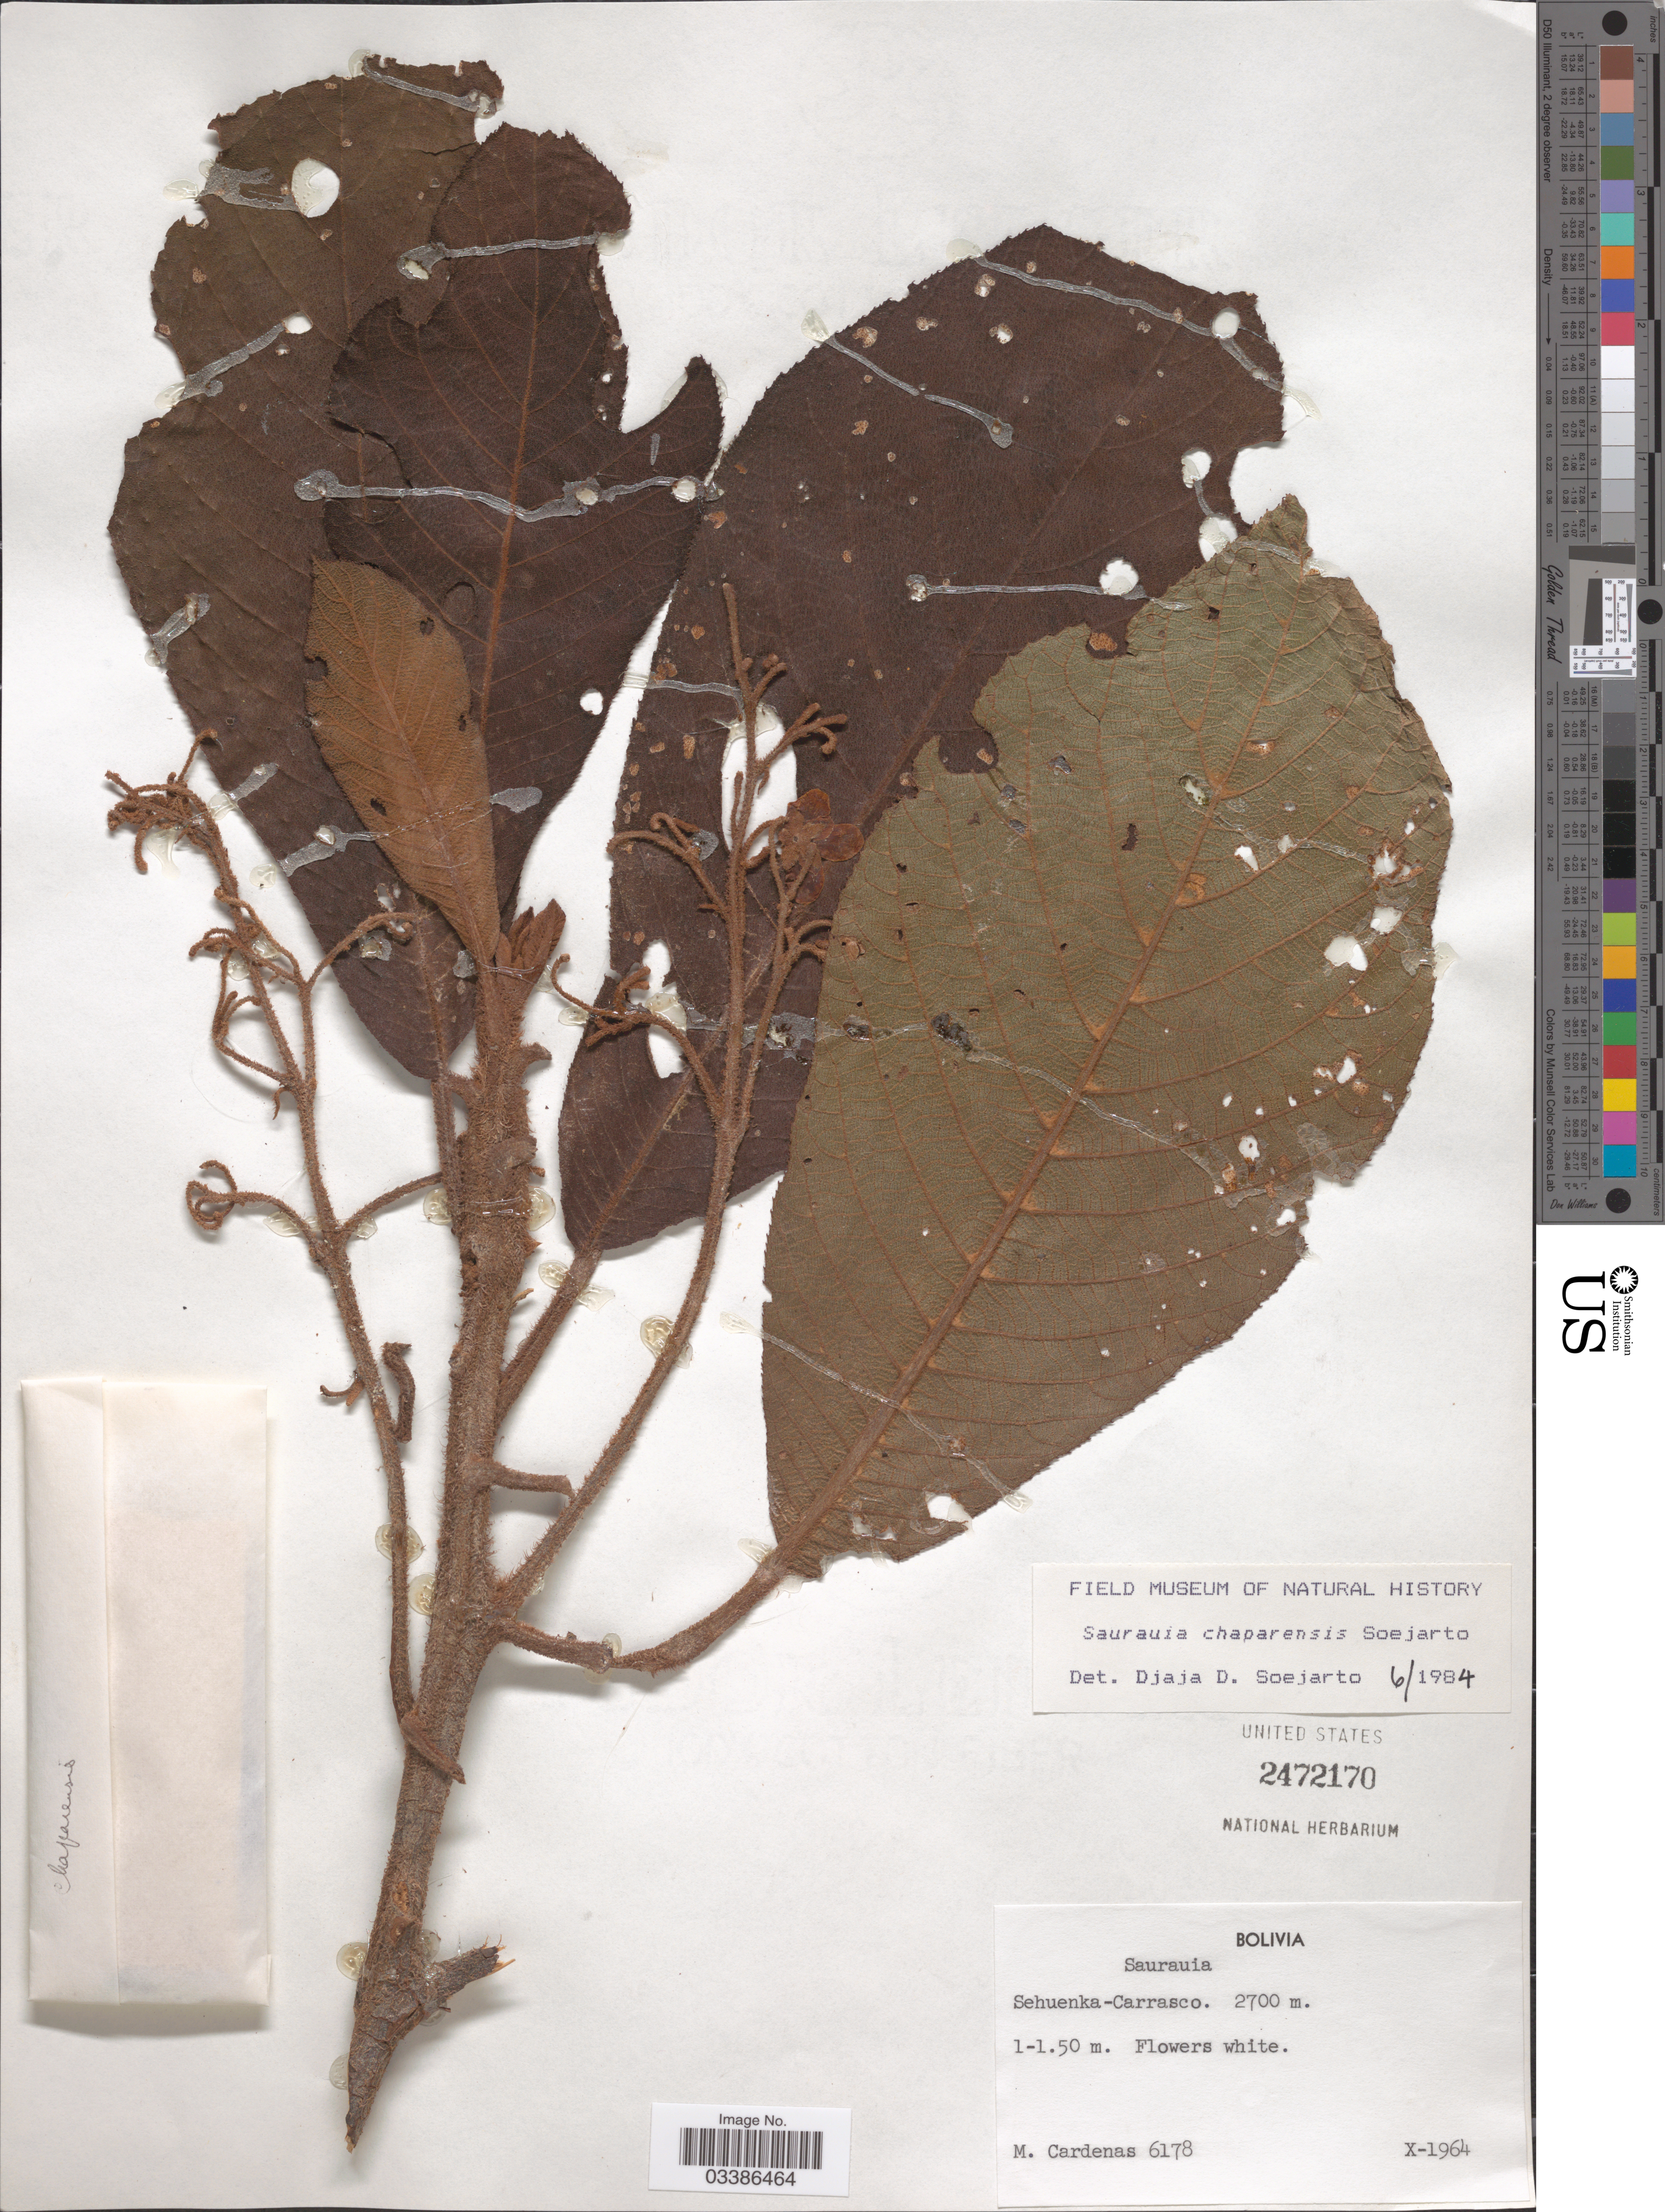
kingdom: Plantae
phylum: Tracheophyta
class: Magnoliopsida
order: Ericales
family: Actinidiaceae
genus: Saurauia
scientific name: Saurauia chaparensis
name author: Soejarto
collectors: M. Cárdenas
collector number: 6178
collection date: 1964-10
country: Bolivia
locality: Sehuenka-Carrasco.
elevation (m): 2700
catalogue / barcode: US 2472170